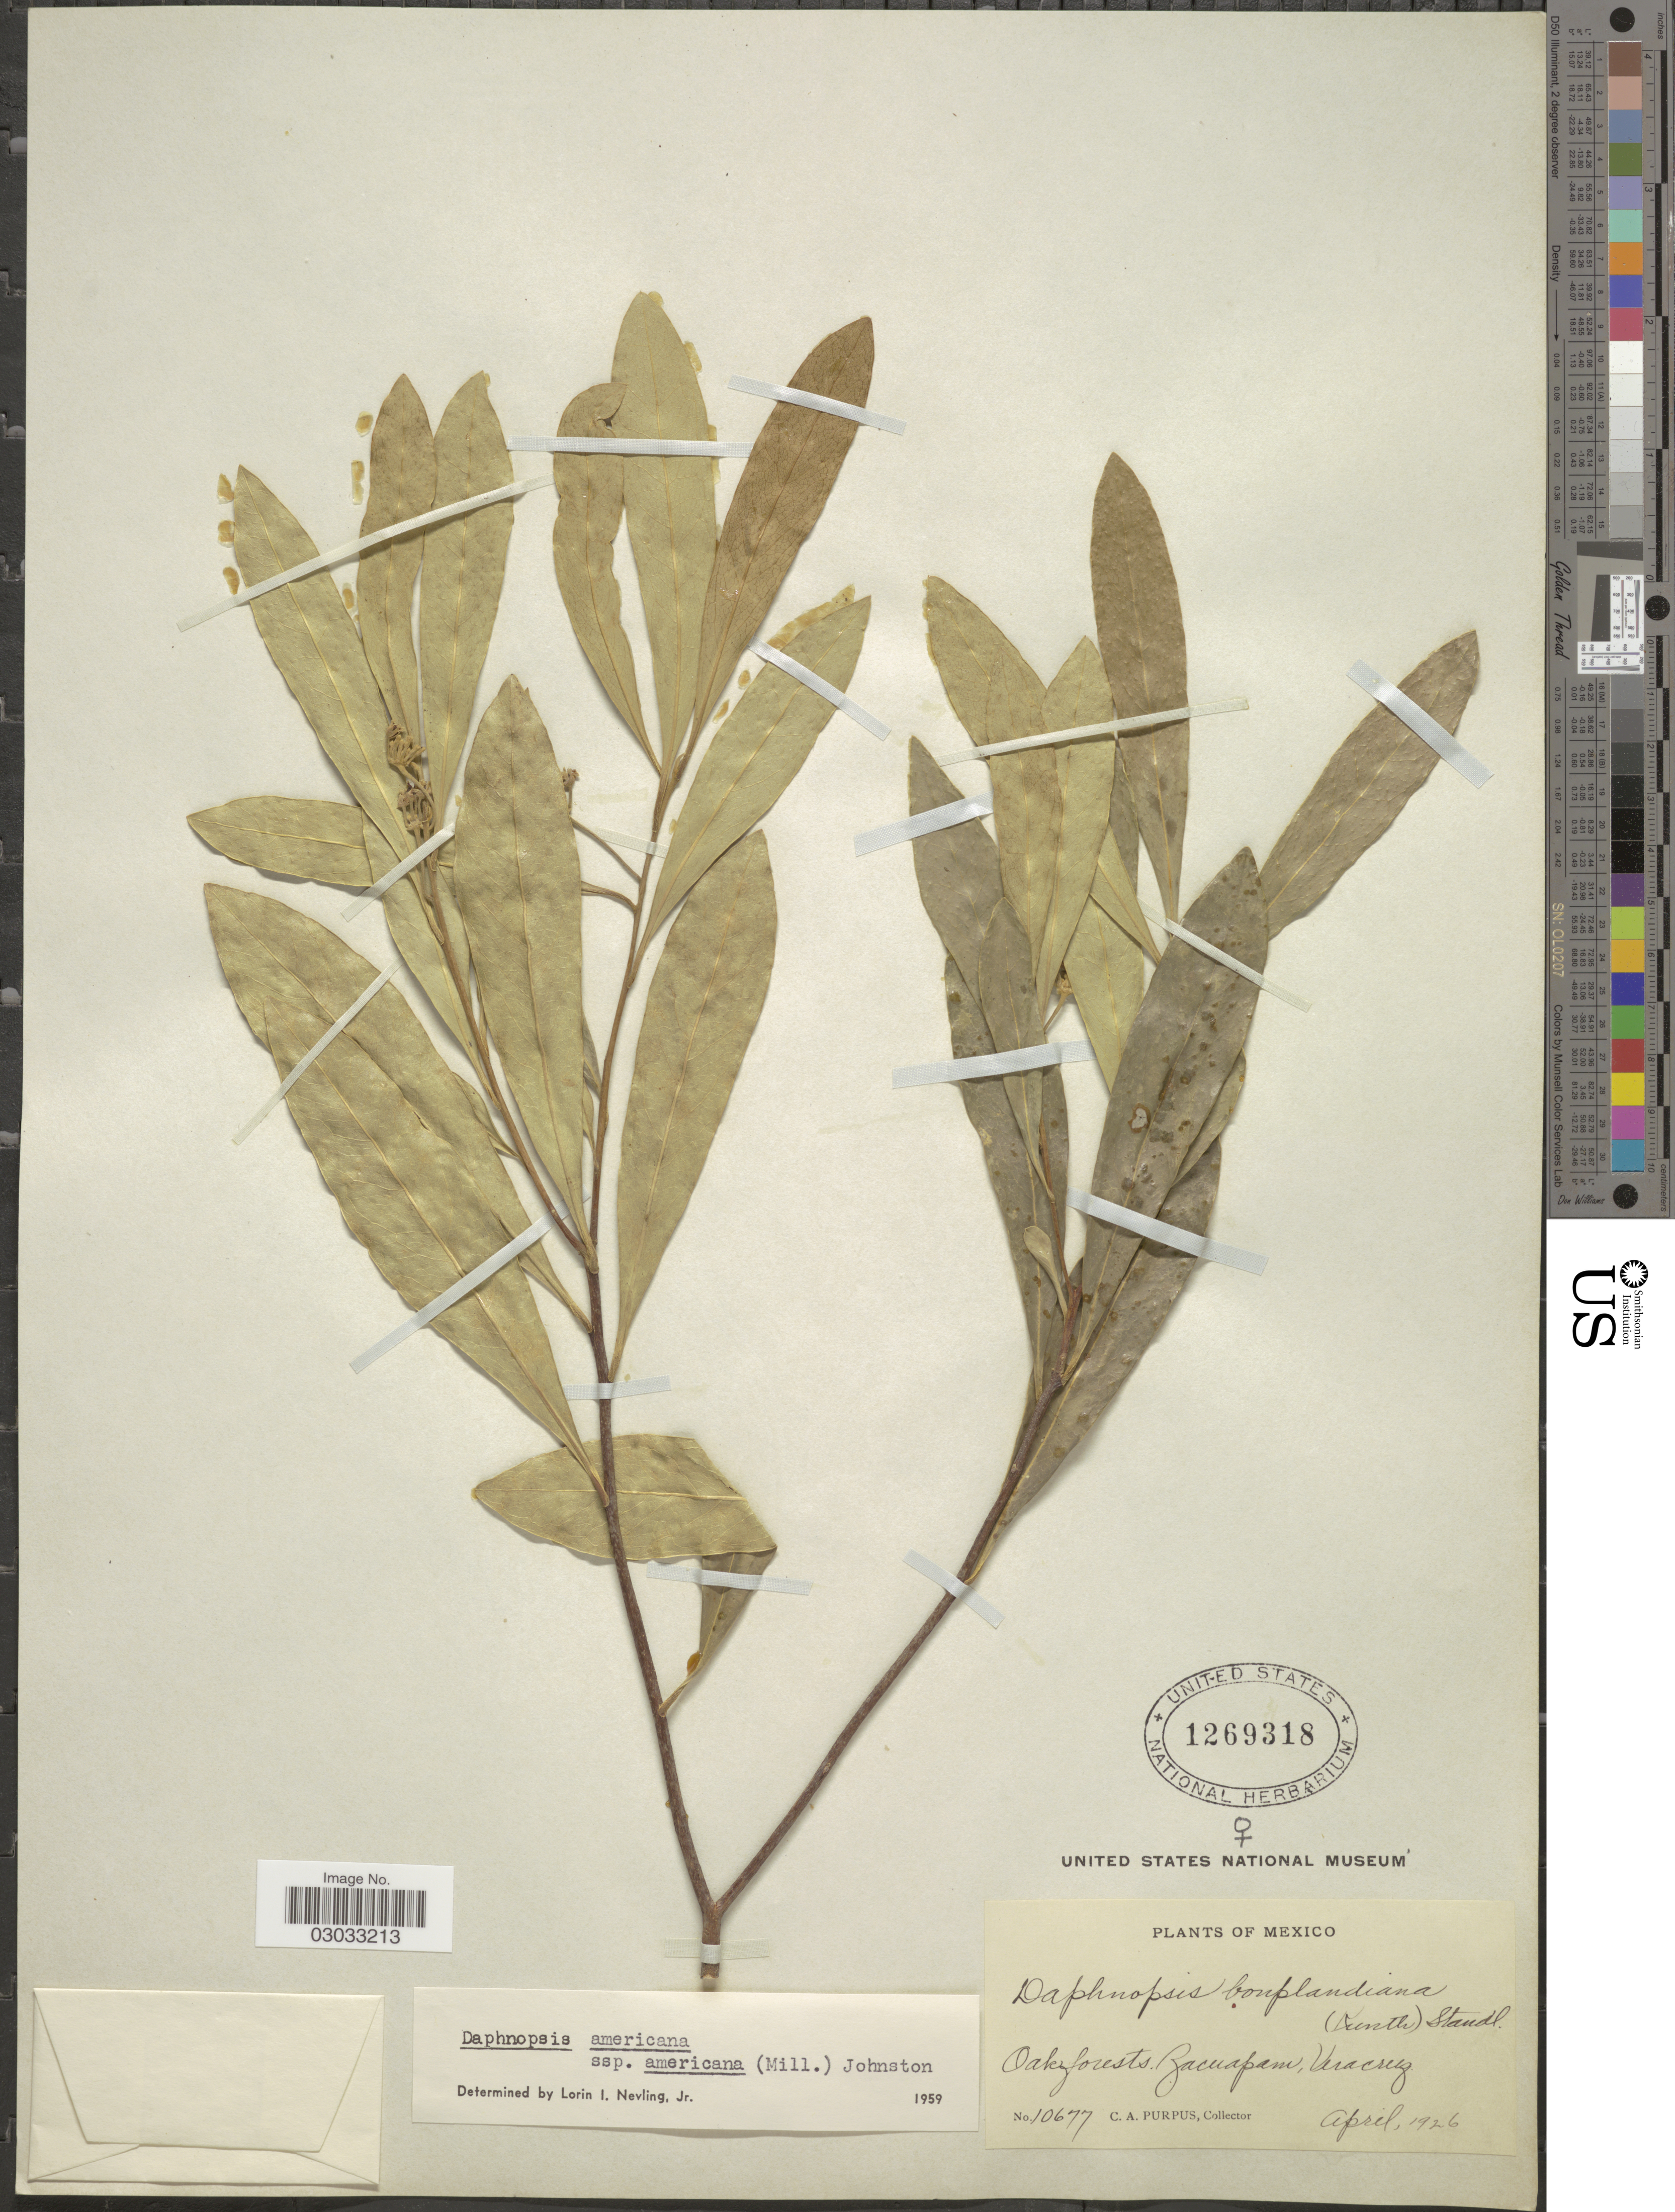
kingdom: Plantae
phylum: Tracheophyta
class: Magnoliopsida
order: Malvales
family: Thymelaeaceae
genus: Daphnopsis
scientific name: Daphnopsis americana subsp. americana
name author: (Mill.) J.R. Johnst.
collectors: C. A. Purpus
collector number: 10677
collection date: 1926-04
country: Mexico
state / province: Veracruz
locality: Racuapam, Veracruz.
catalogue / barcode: US 1269318